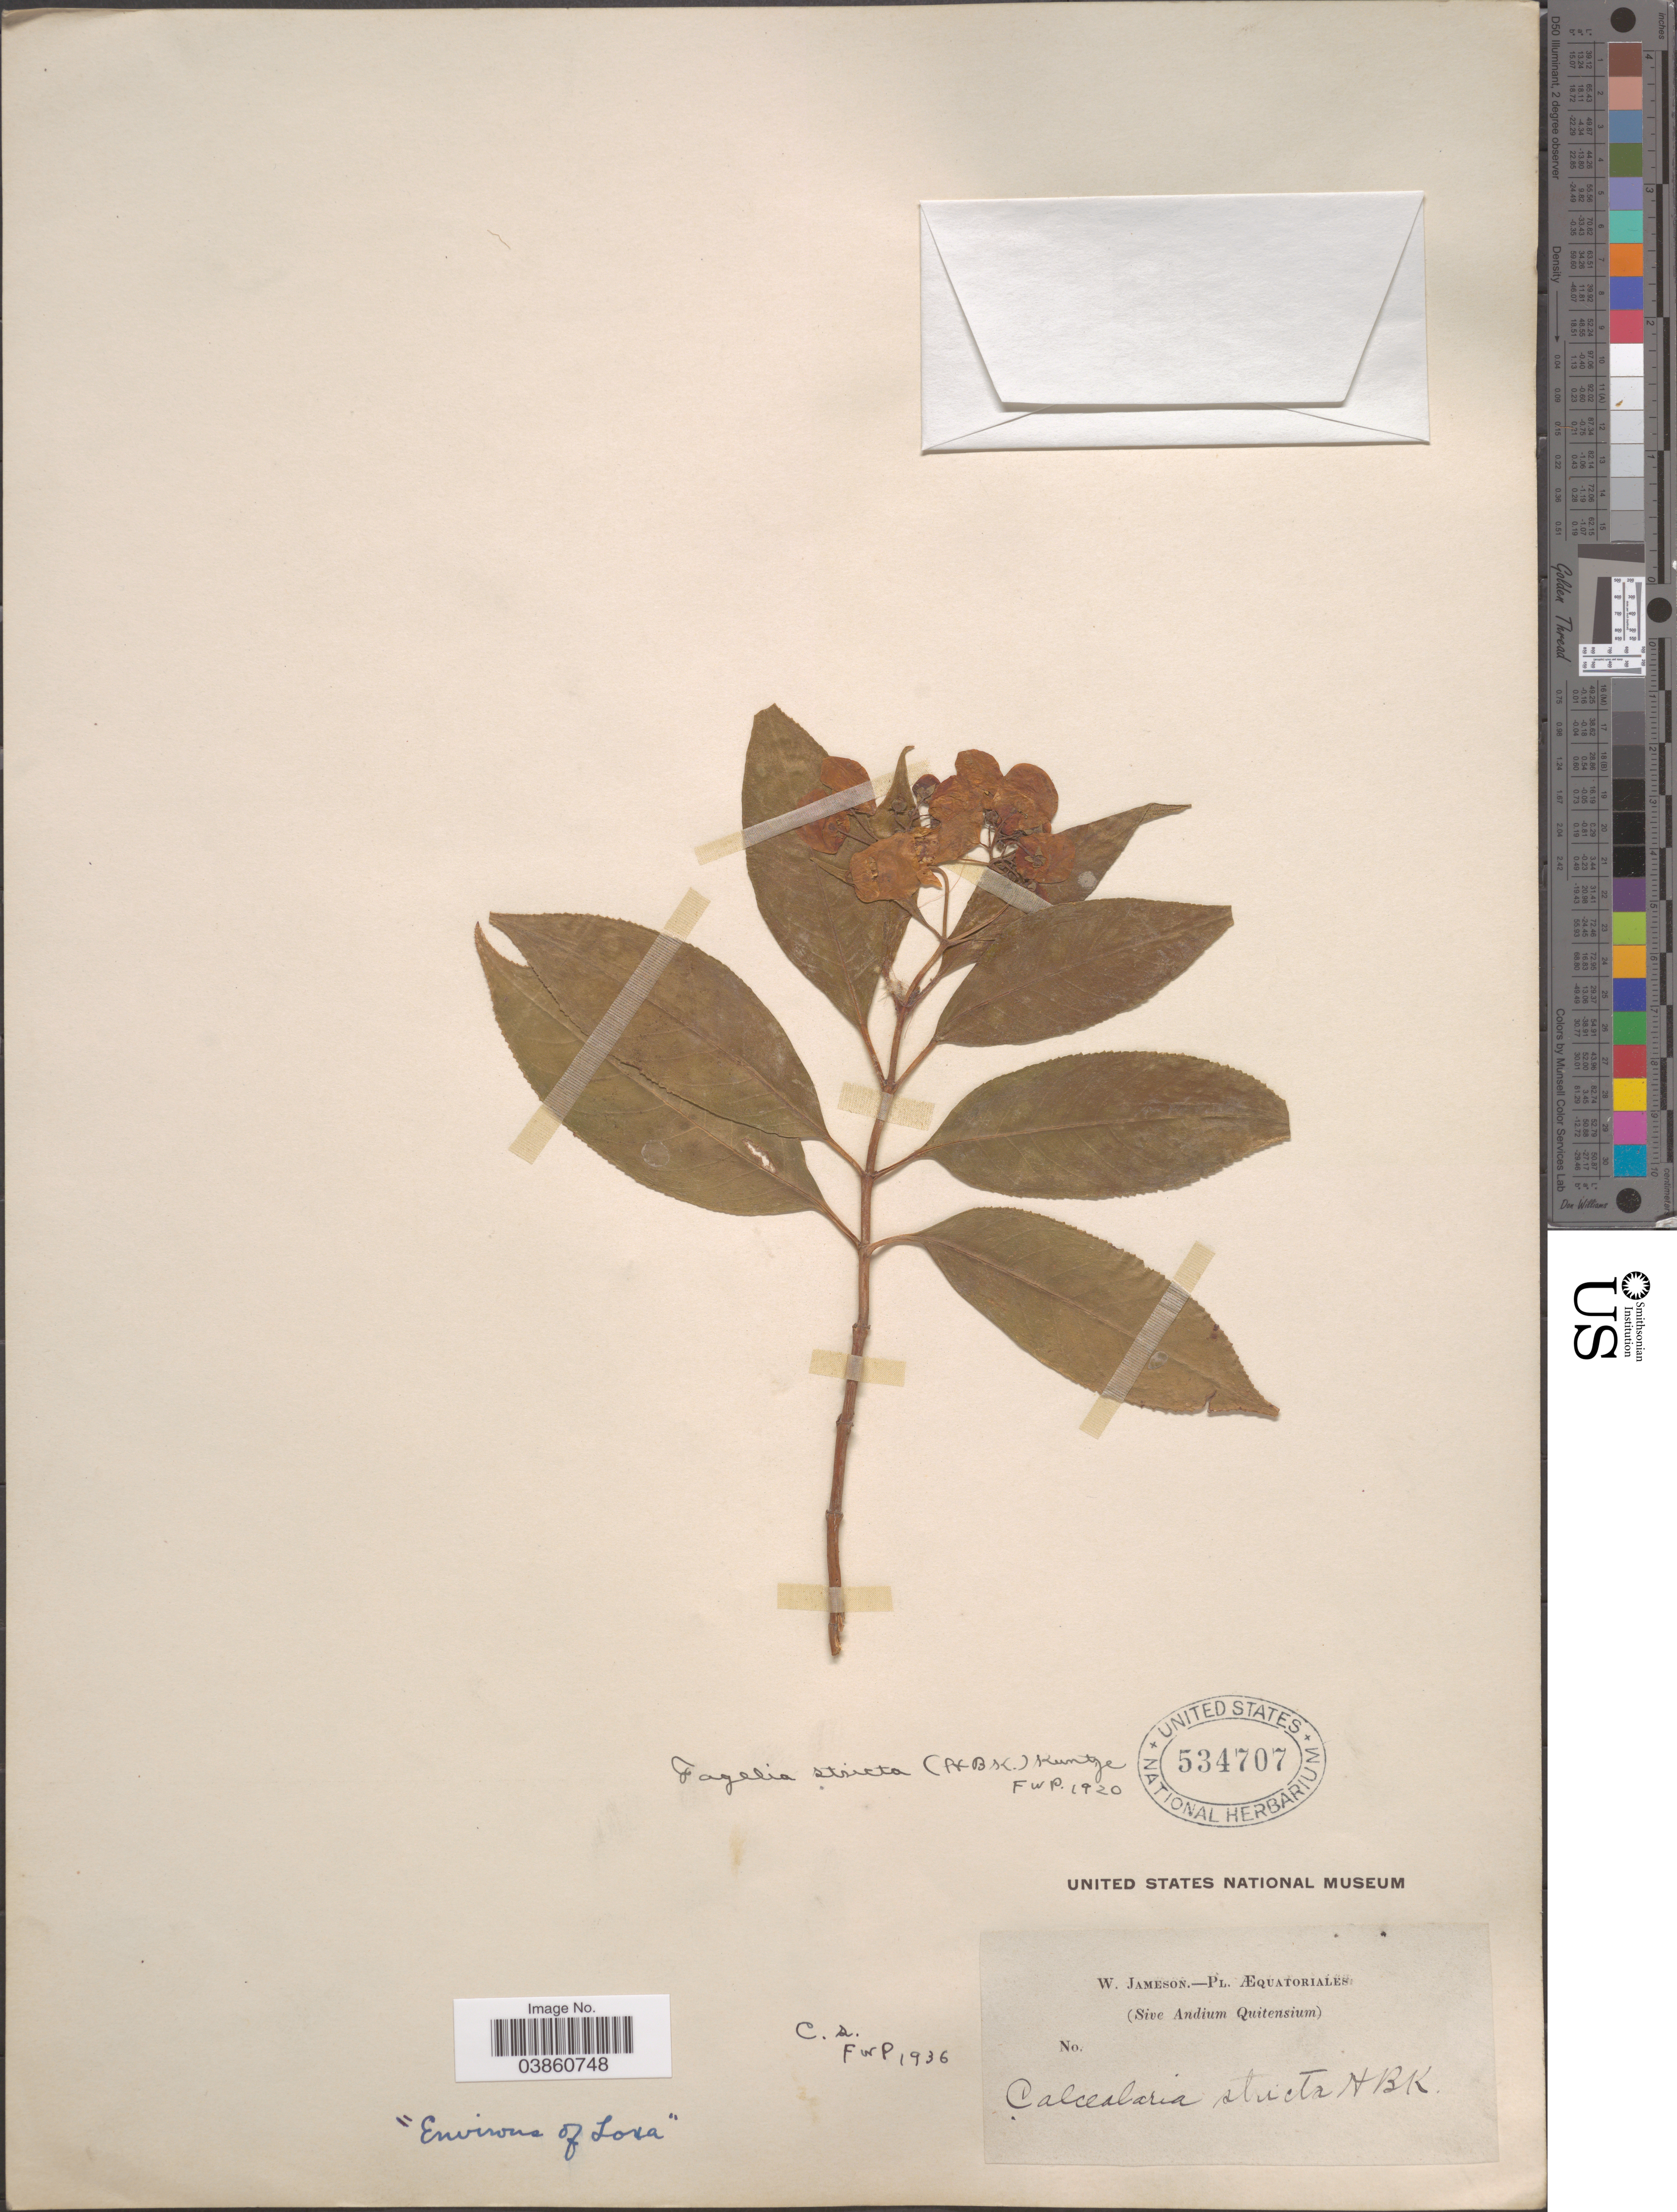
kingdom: Plantae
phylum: Tracheophyta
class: Magnoliopsida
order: Lamiales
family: Calceolariaceae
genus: Calceolaria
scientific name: Calceolaria stricta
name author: Kunth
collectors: W. Jameson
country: Ecuador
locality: Æquatoriales.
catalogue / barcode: US 534707